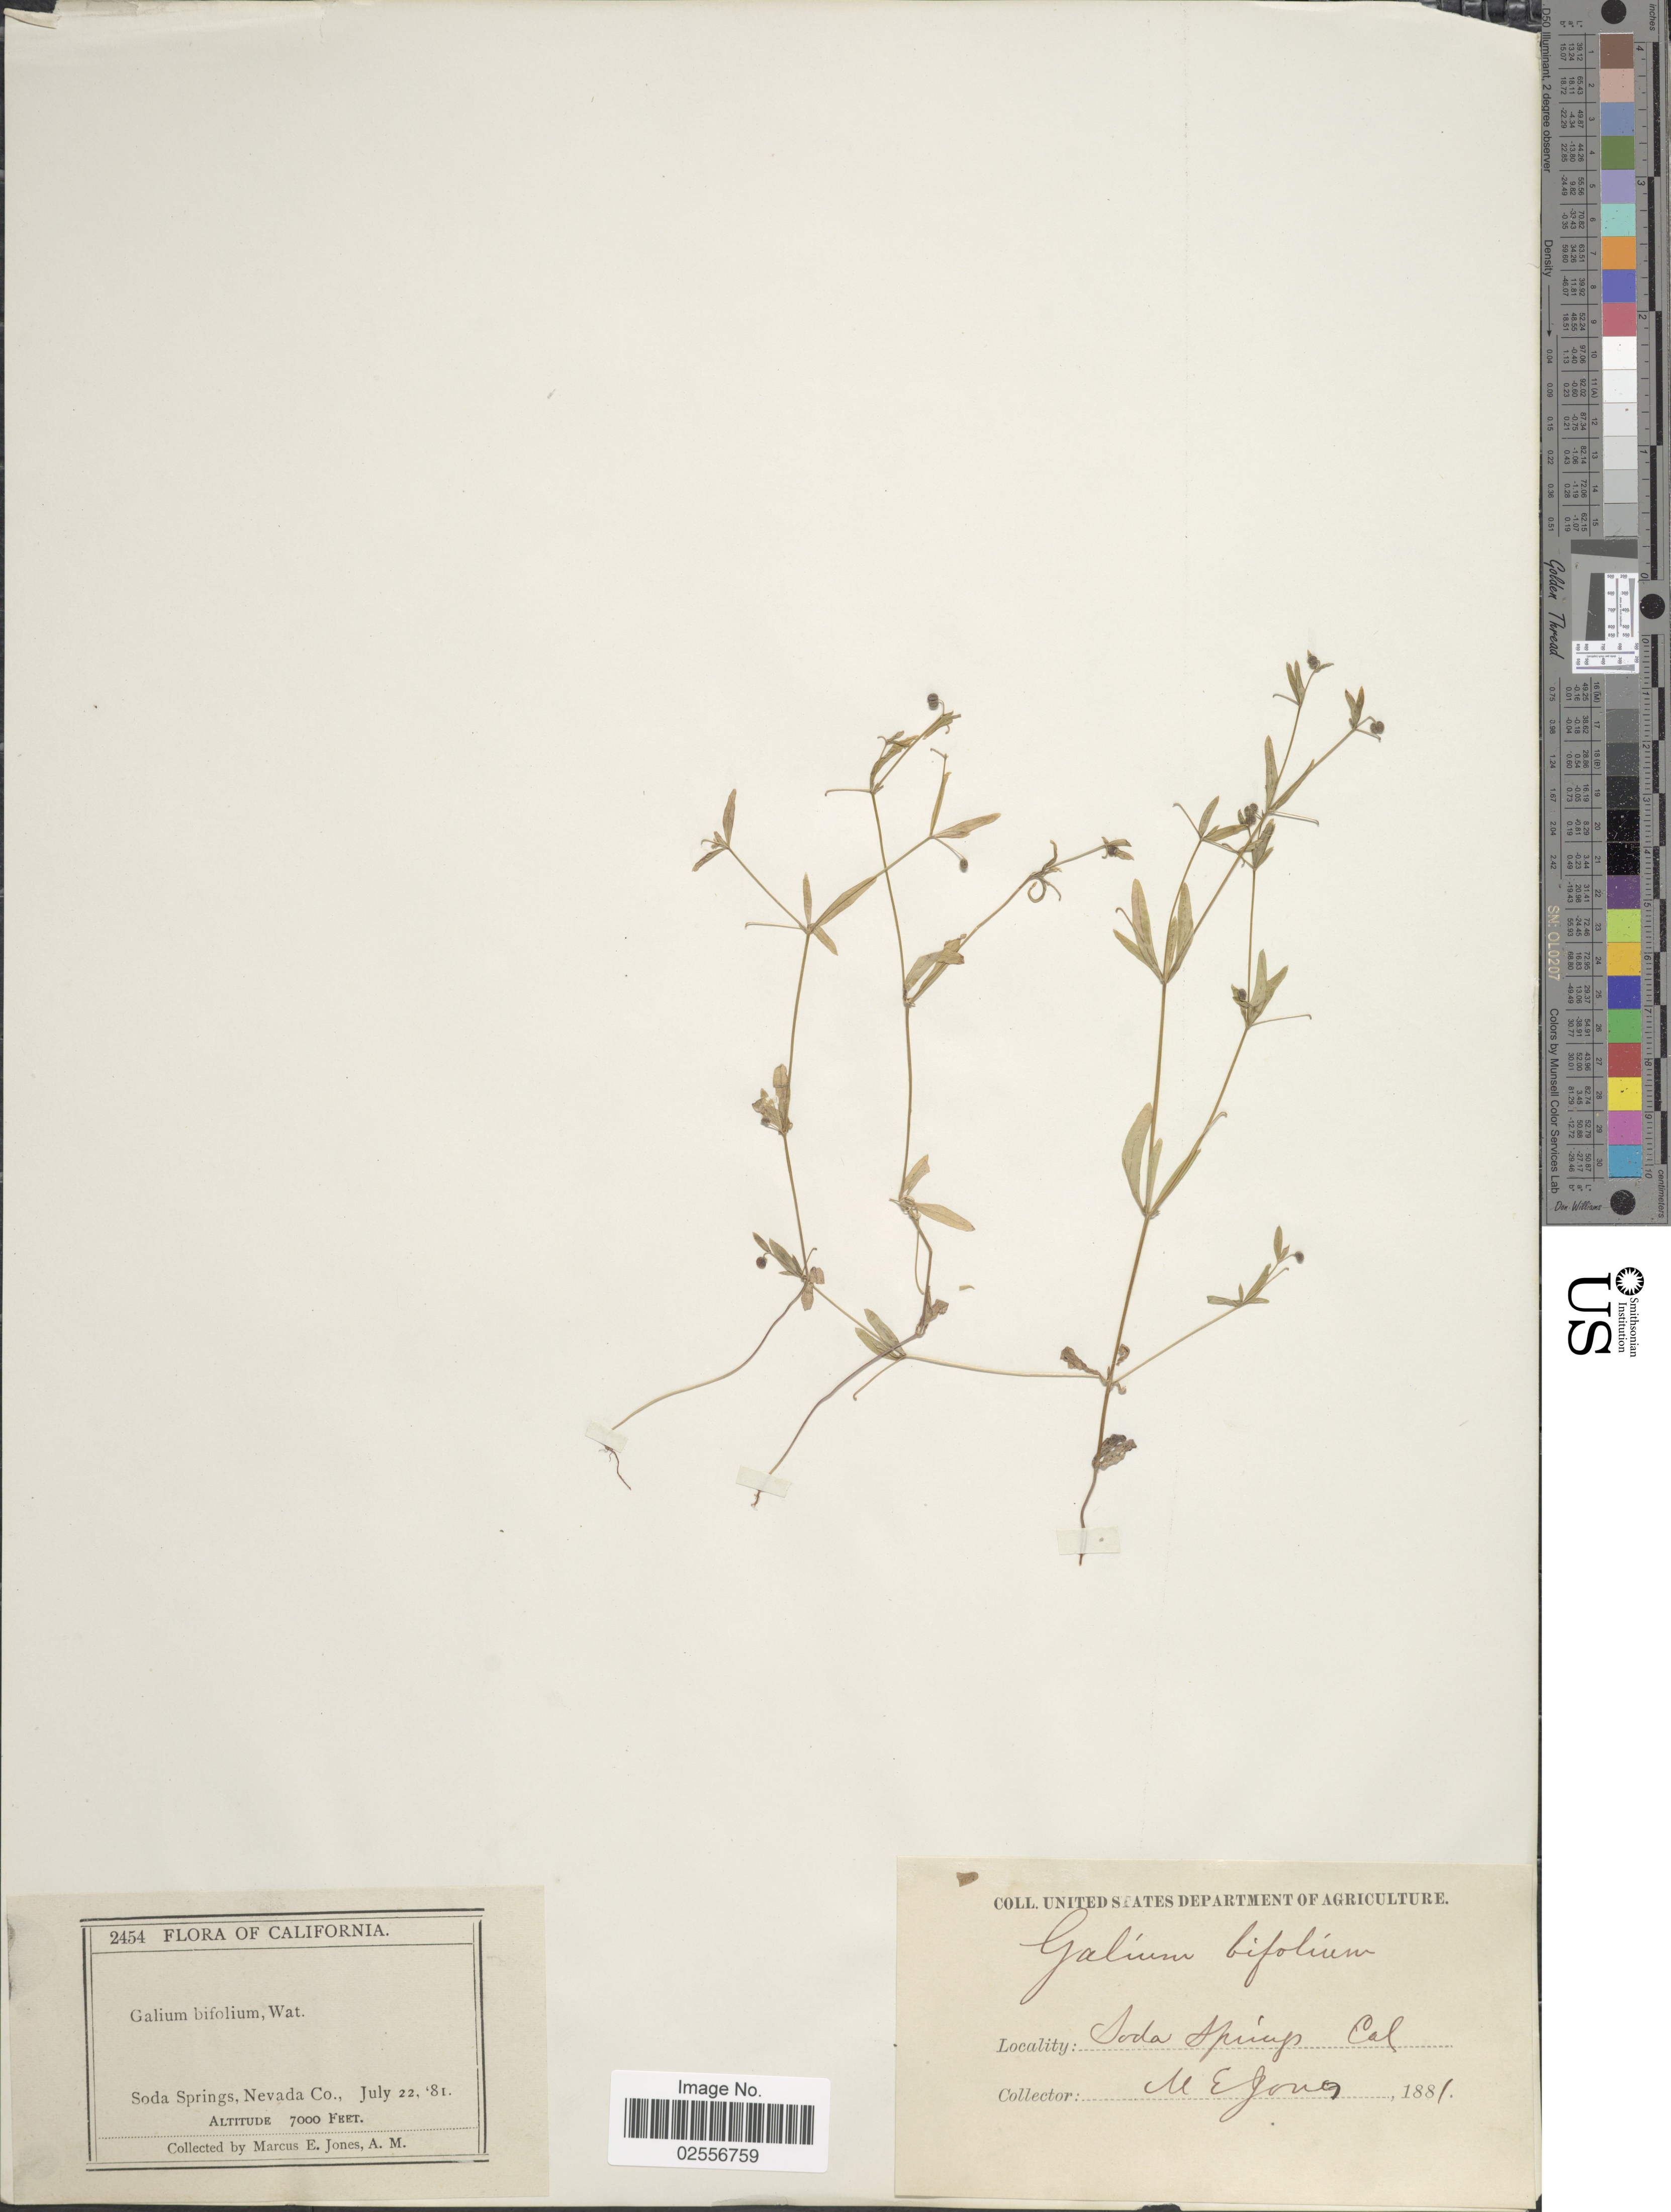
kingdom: Plantae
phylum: Tracheophyta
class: Magnoliopsida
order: Gentianales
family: Rubiaceae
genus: Galium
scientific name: Galium bifolium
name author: S. Watson in C. King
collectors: M. E. Jones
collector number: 2454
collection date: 1881-07-22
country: United States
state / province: California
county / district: Nevada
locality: Soda Springs, Nevada Co.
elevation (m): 2134